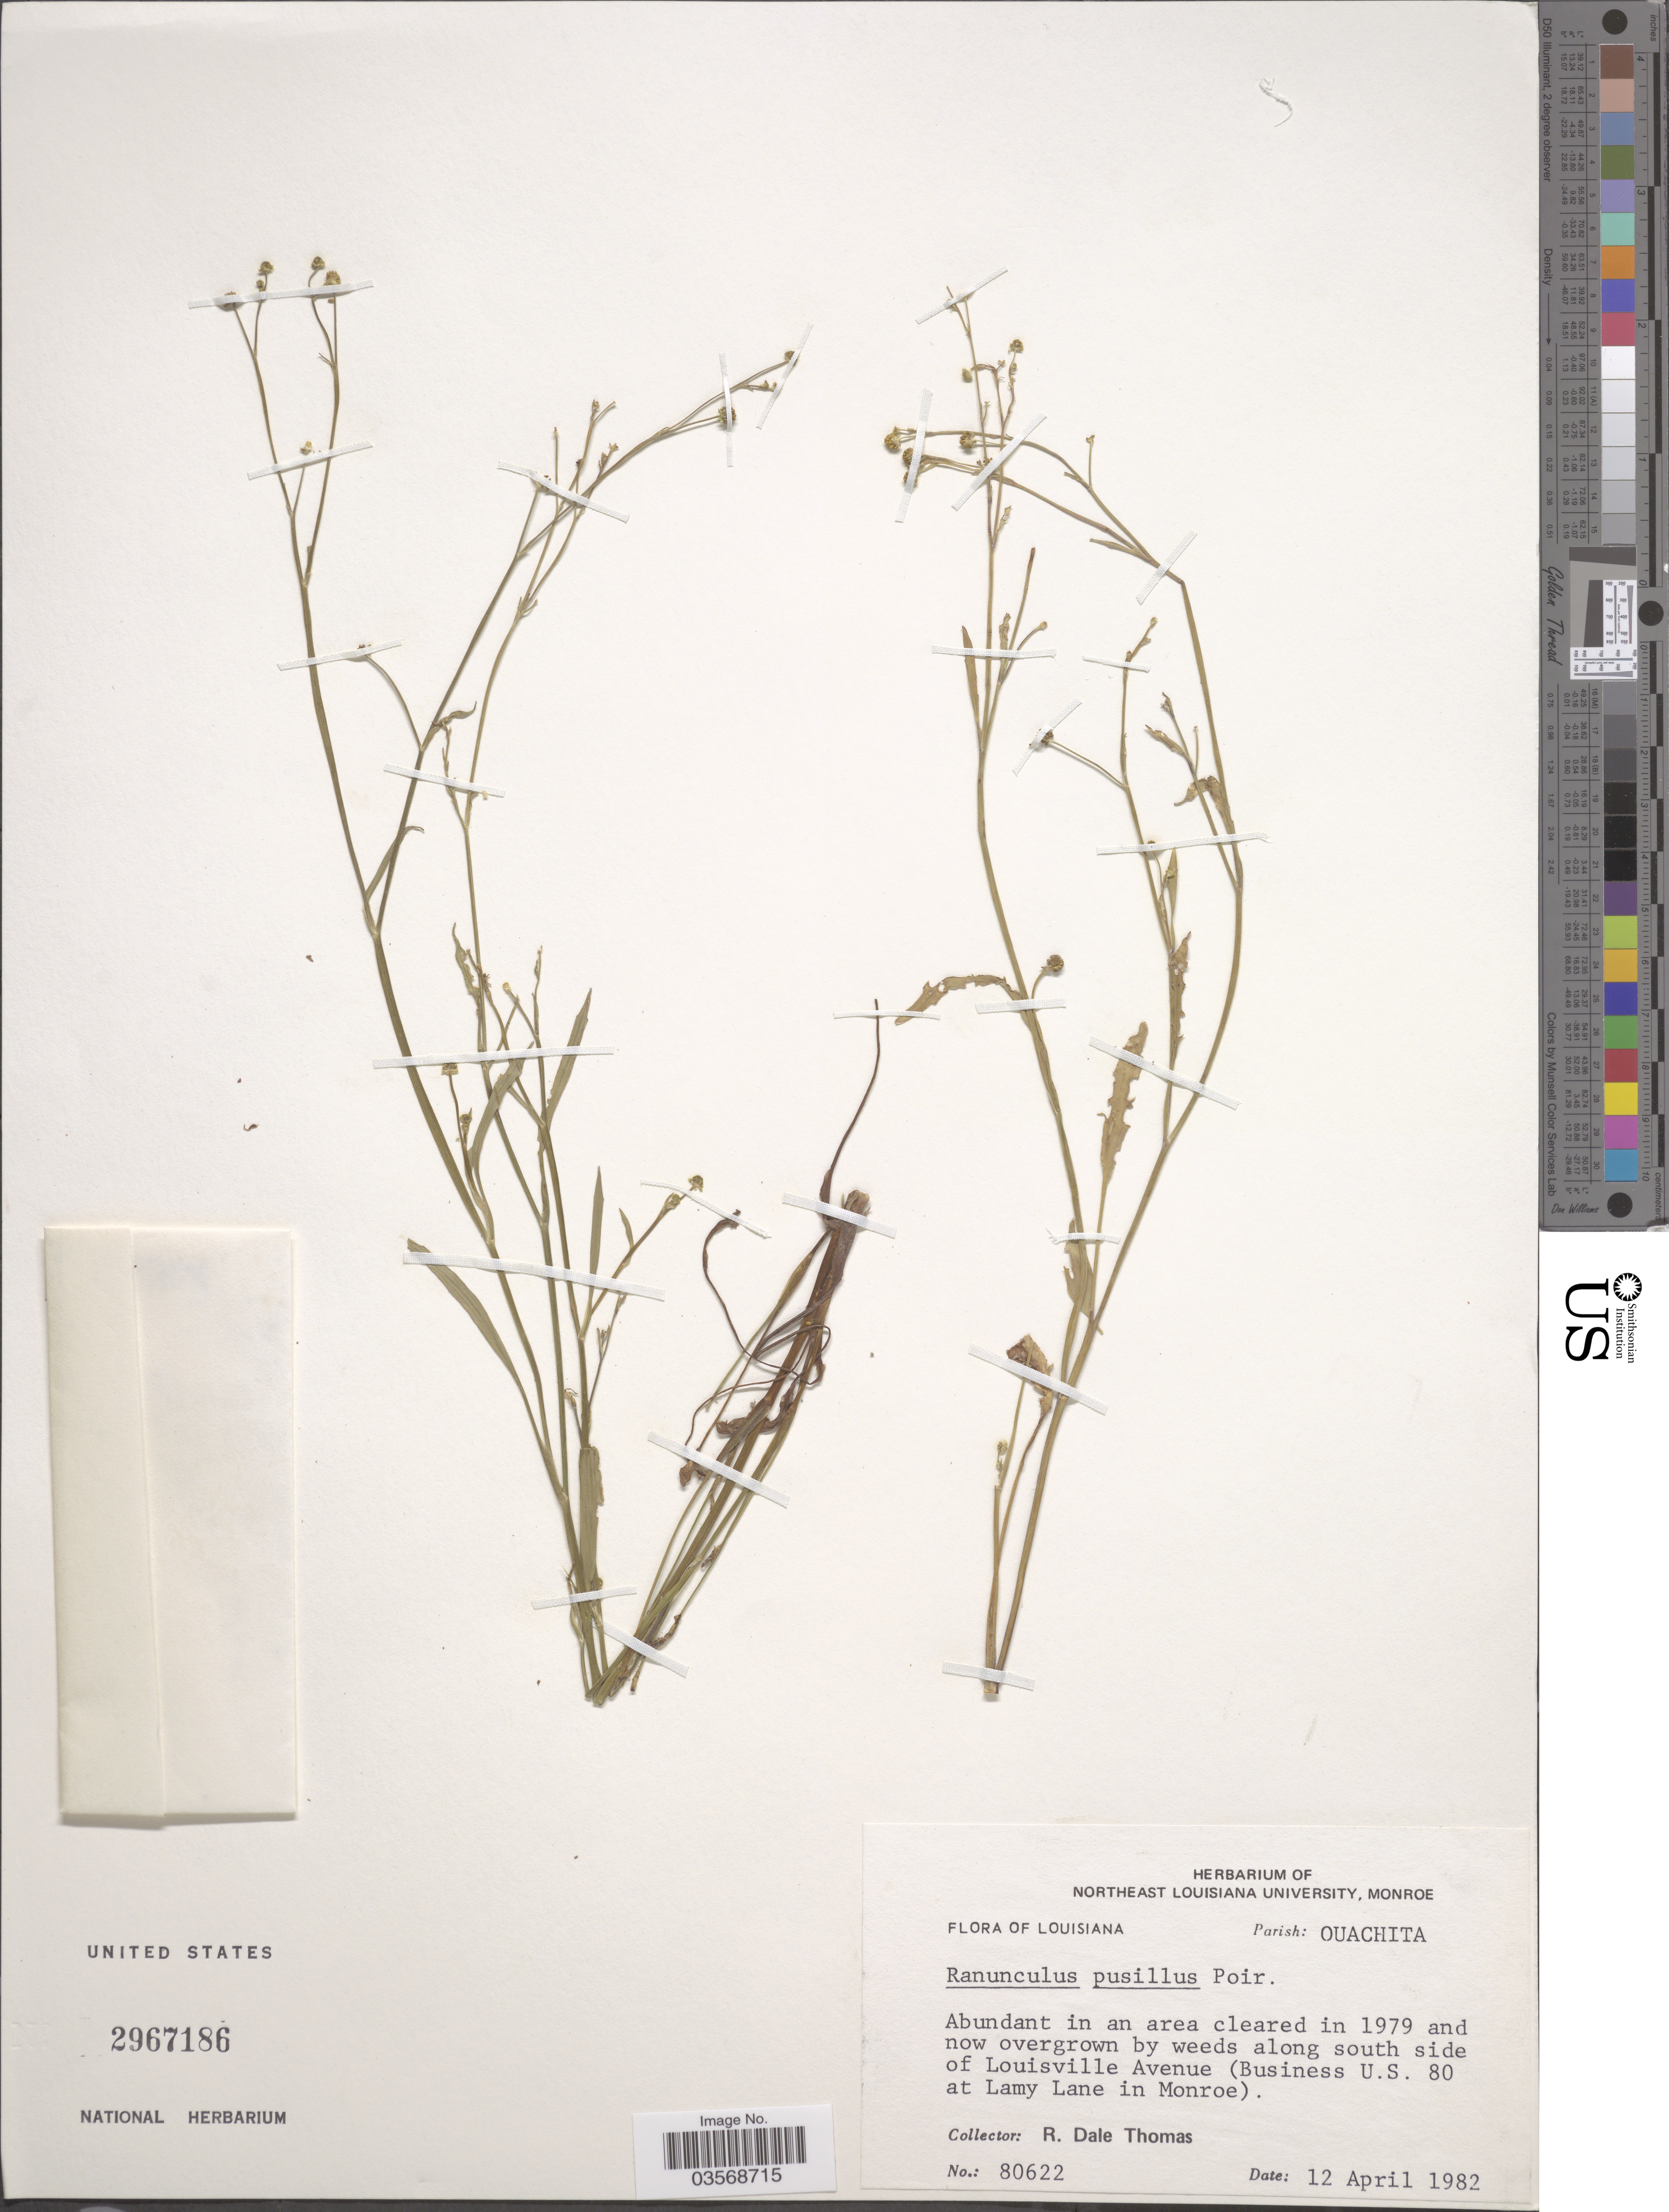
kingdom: Plantae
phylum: Tracheophyta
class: Magnoliopsida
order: Ranunculales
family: Ranunculaceae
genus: Ranunculus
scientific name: Ranunculus pusillus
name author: Poir.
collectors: R. Thomas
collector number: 80622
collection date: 1982-04-12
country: United States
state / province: Louisiana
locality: Parish: Ouachita. Abundant in an area cleared in 1979 and now overgrown by weeds along south side of Louisville Avenue (Business U.S. 80 at Lamy Lane in Monroe).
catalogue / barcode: US 2967186